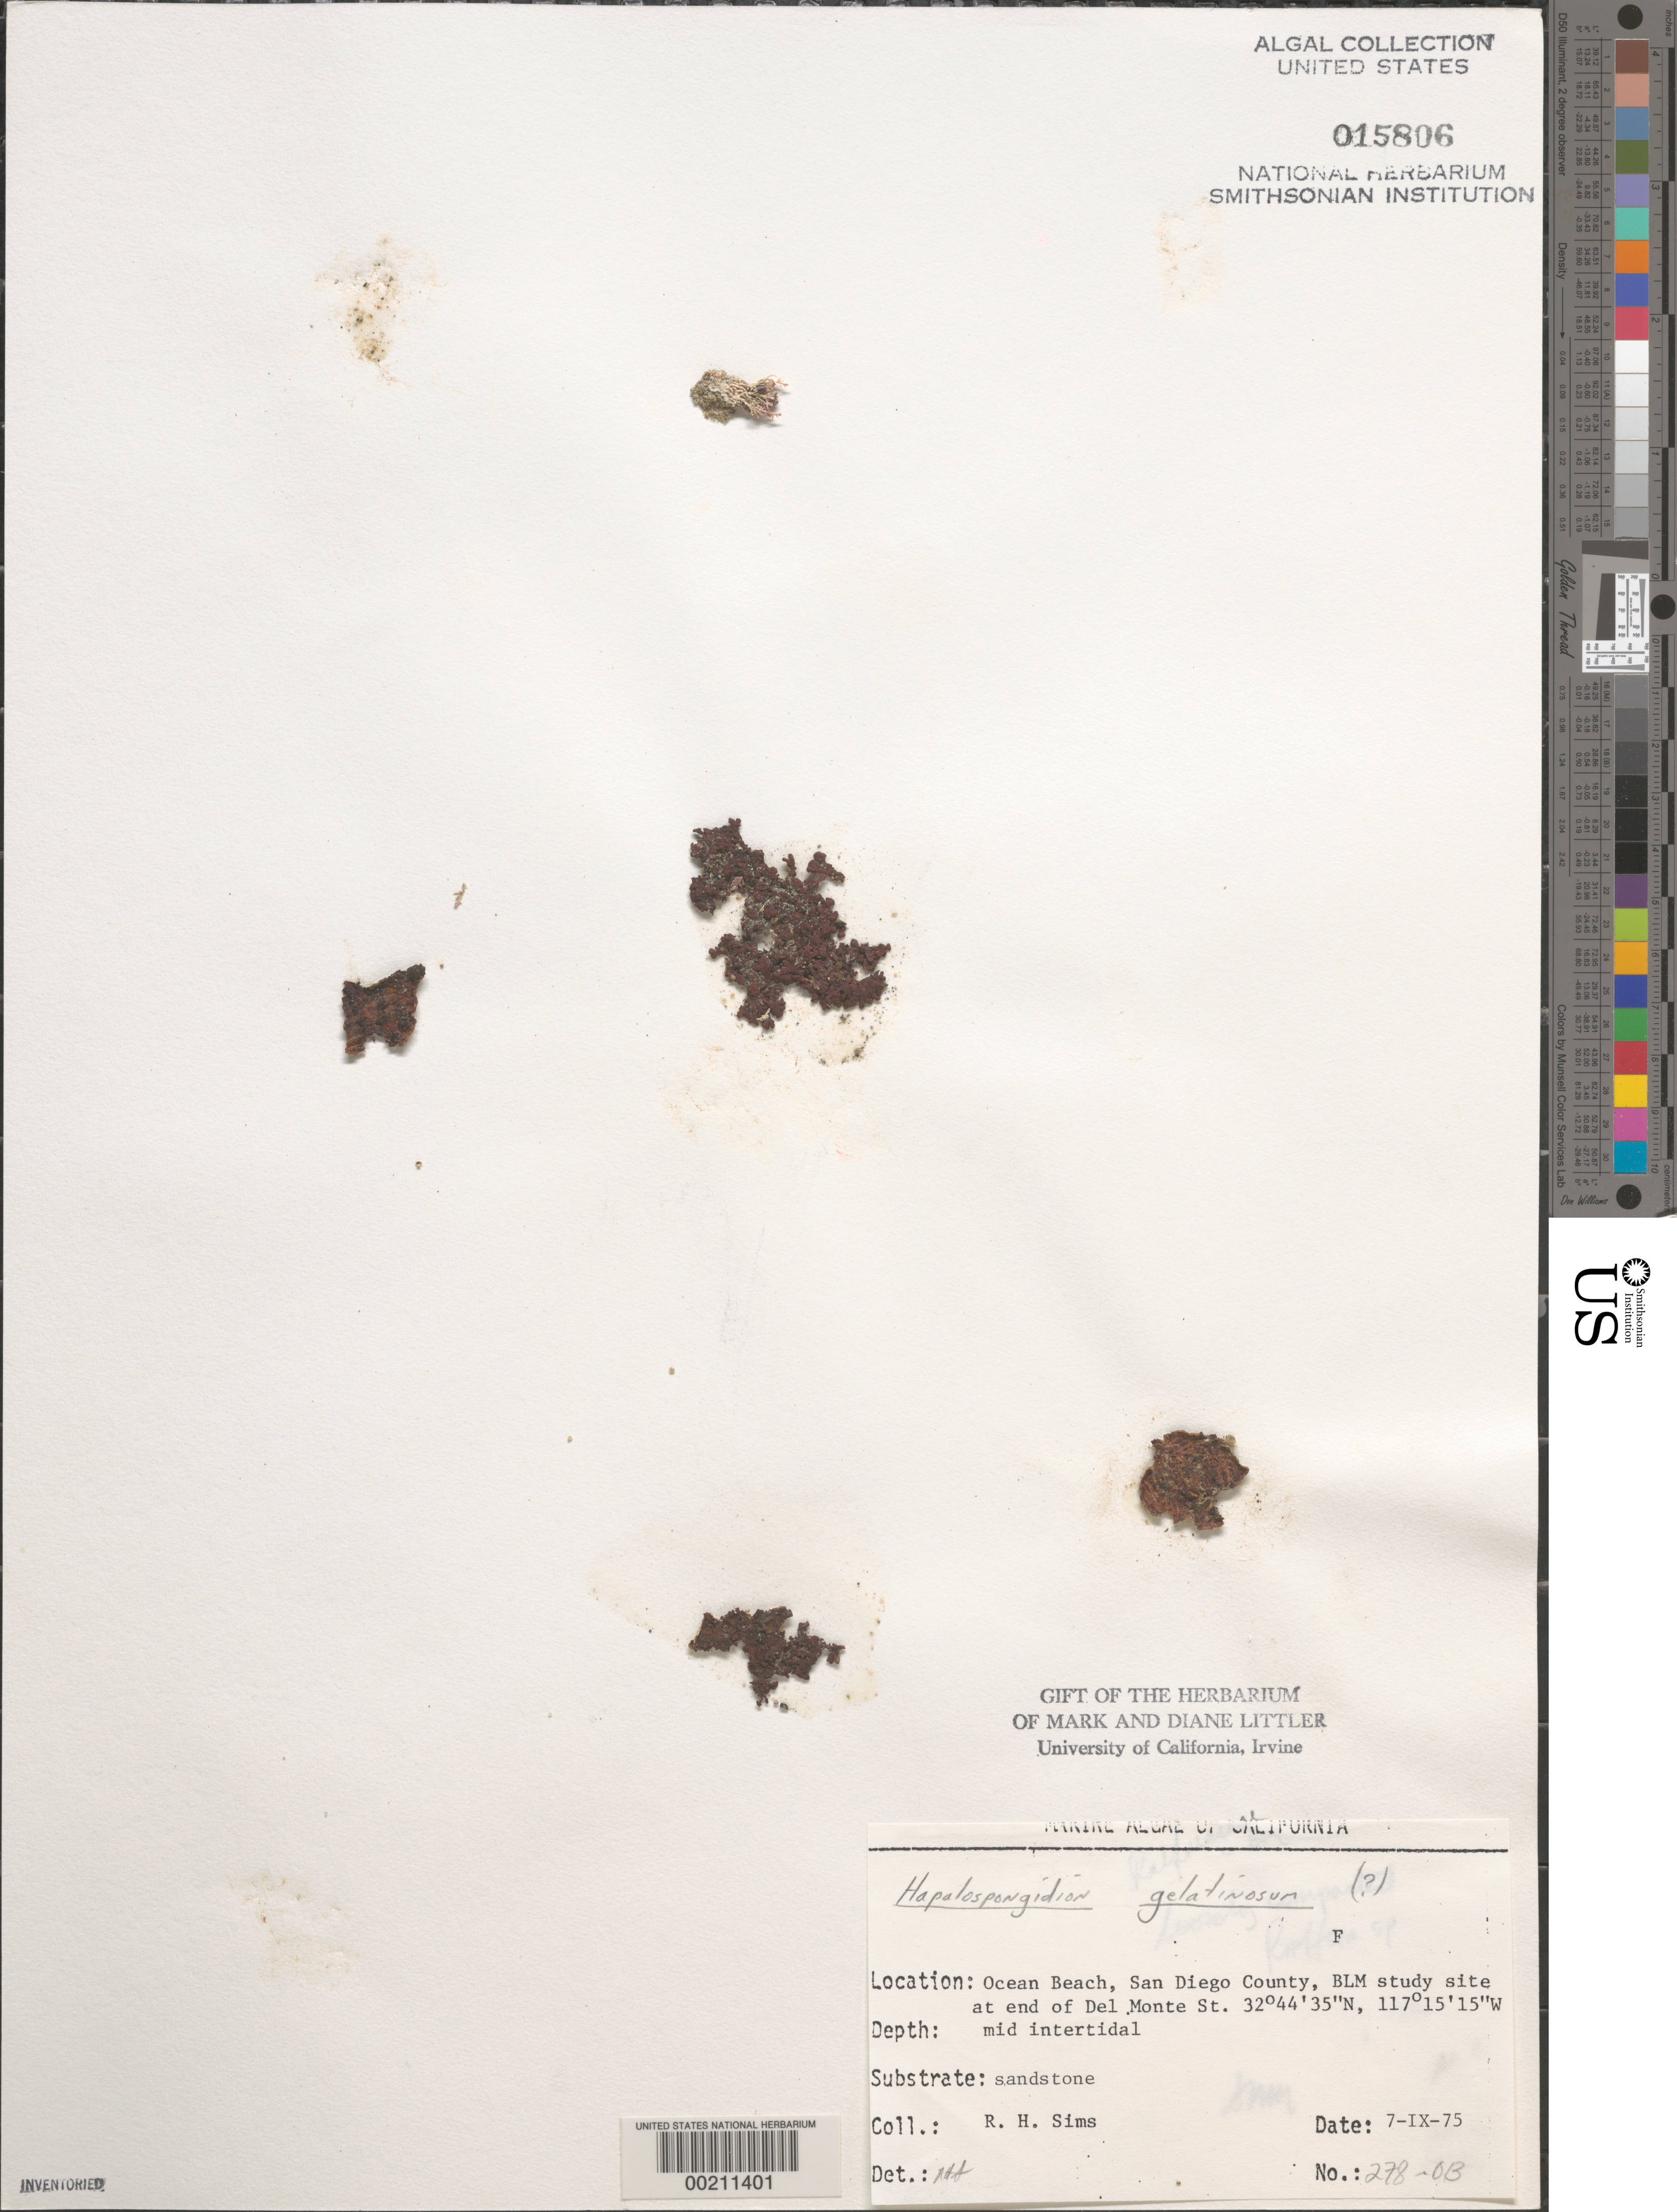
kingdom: Chromista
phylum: Ochrophyta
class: Phaeophyceae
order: Ralfsiales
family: Ralfsiaceae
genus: Hapalospongidion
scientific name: Hapalospongidion gelatinosum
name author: D.A. Saunders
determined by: Sims, Robert H.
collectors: R. H. Sims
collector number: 278-ob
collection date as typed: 07 Sep 1975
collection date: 1975-09-07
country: United States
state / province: California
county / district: San Diego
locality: Ocean Beach, end of Del Monte Street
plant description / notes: BLM-SOCALBIGHT Rocky Intertidal Survey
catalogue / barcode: US 15806